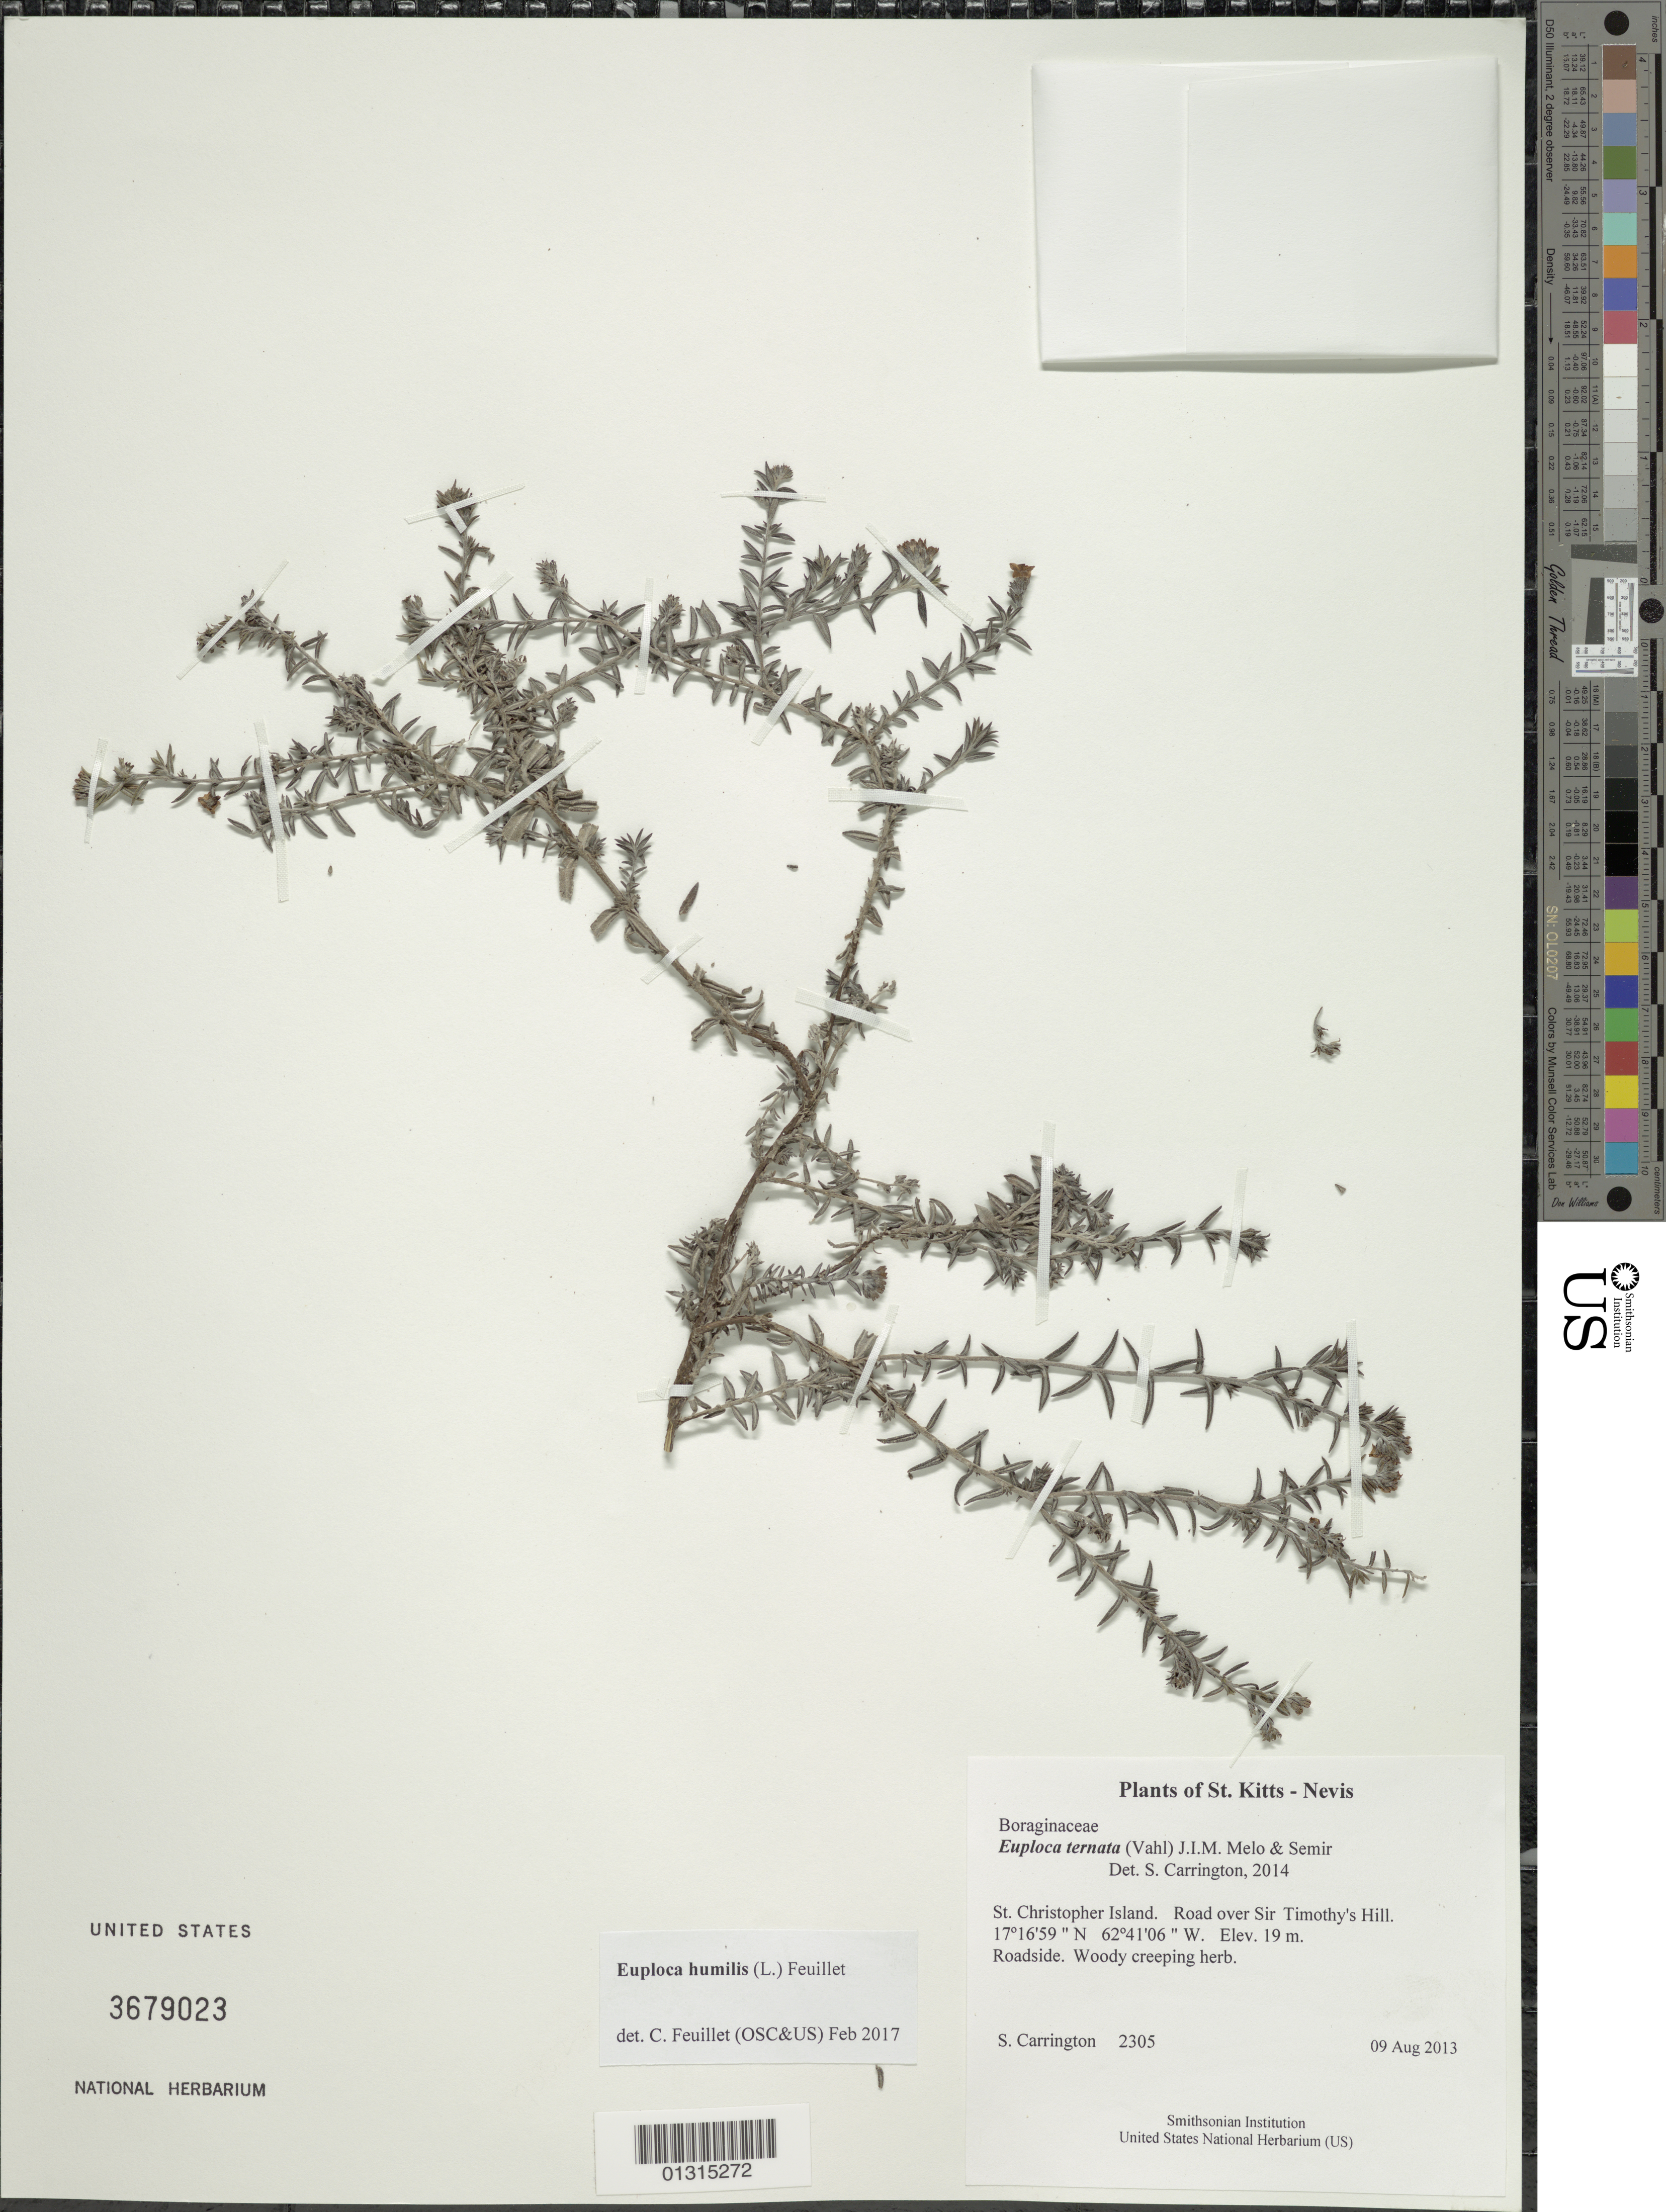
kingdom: Plantae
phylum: Tracheophyta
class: Magnoliopsida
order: Boraginales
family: Heliotropiaceae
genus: Euploca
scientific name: Euploca humilis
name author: (L.) Feuillet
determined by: Feuillet, C.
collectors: C. M. S. Carrington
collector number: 2305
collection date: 2013-08-09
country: St. Christopher-Nevis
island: St. Christopher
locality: Road over Sir Timothy's Hill.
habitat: Roadside.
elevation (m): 19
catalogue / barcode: US 3679023